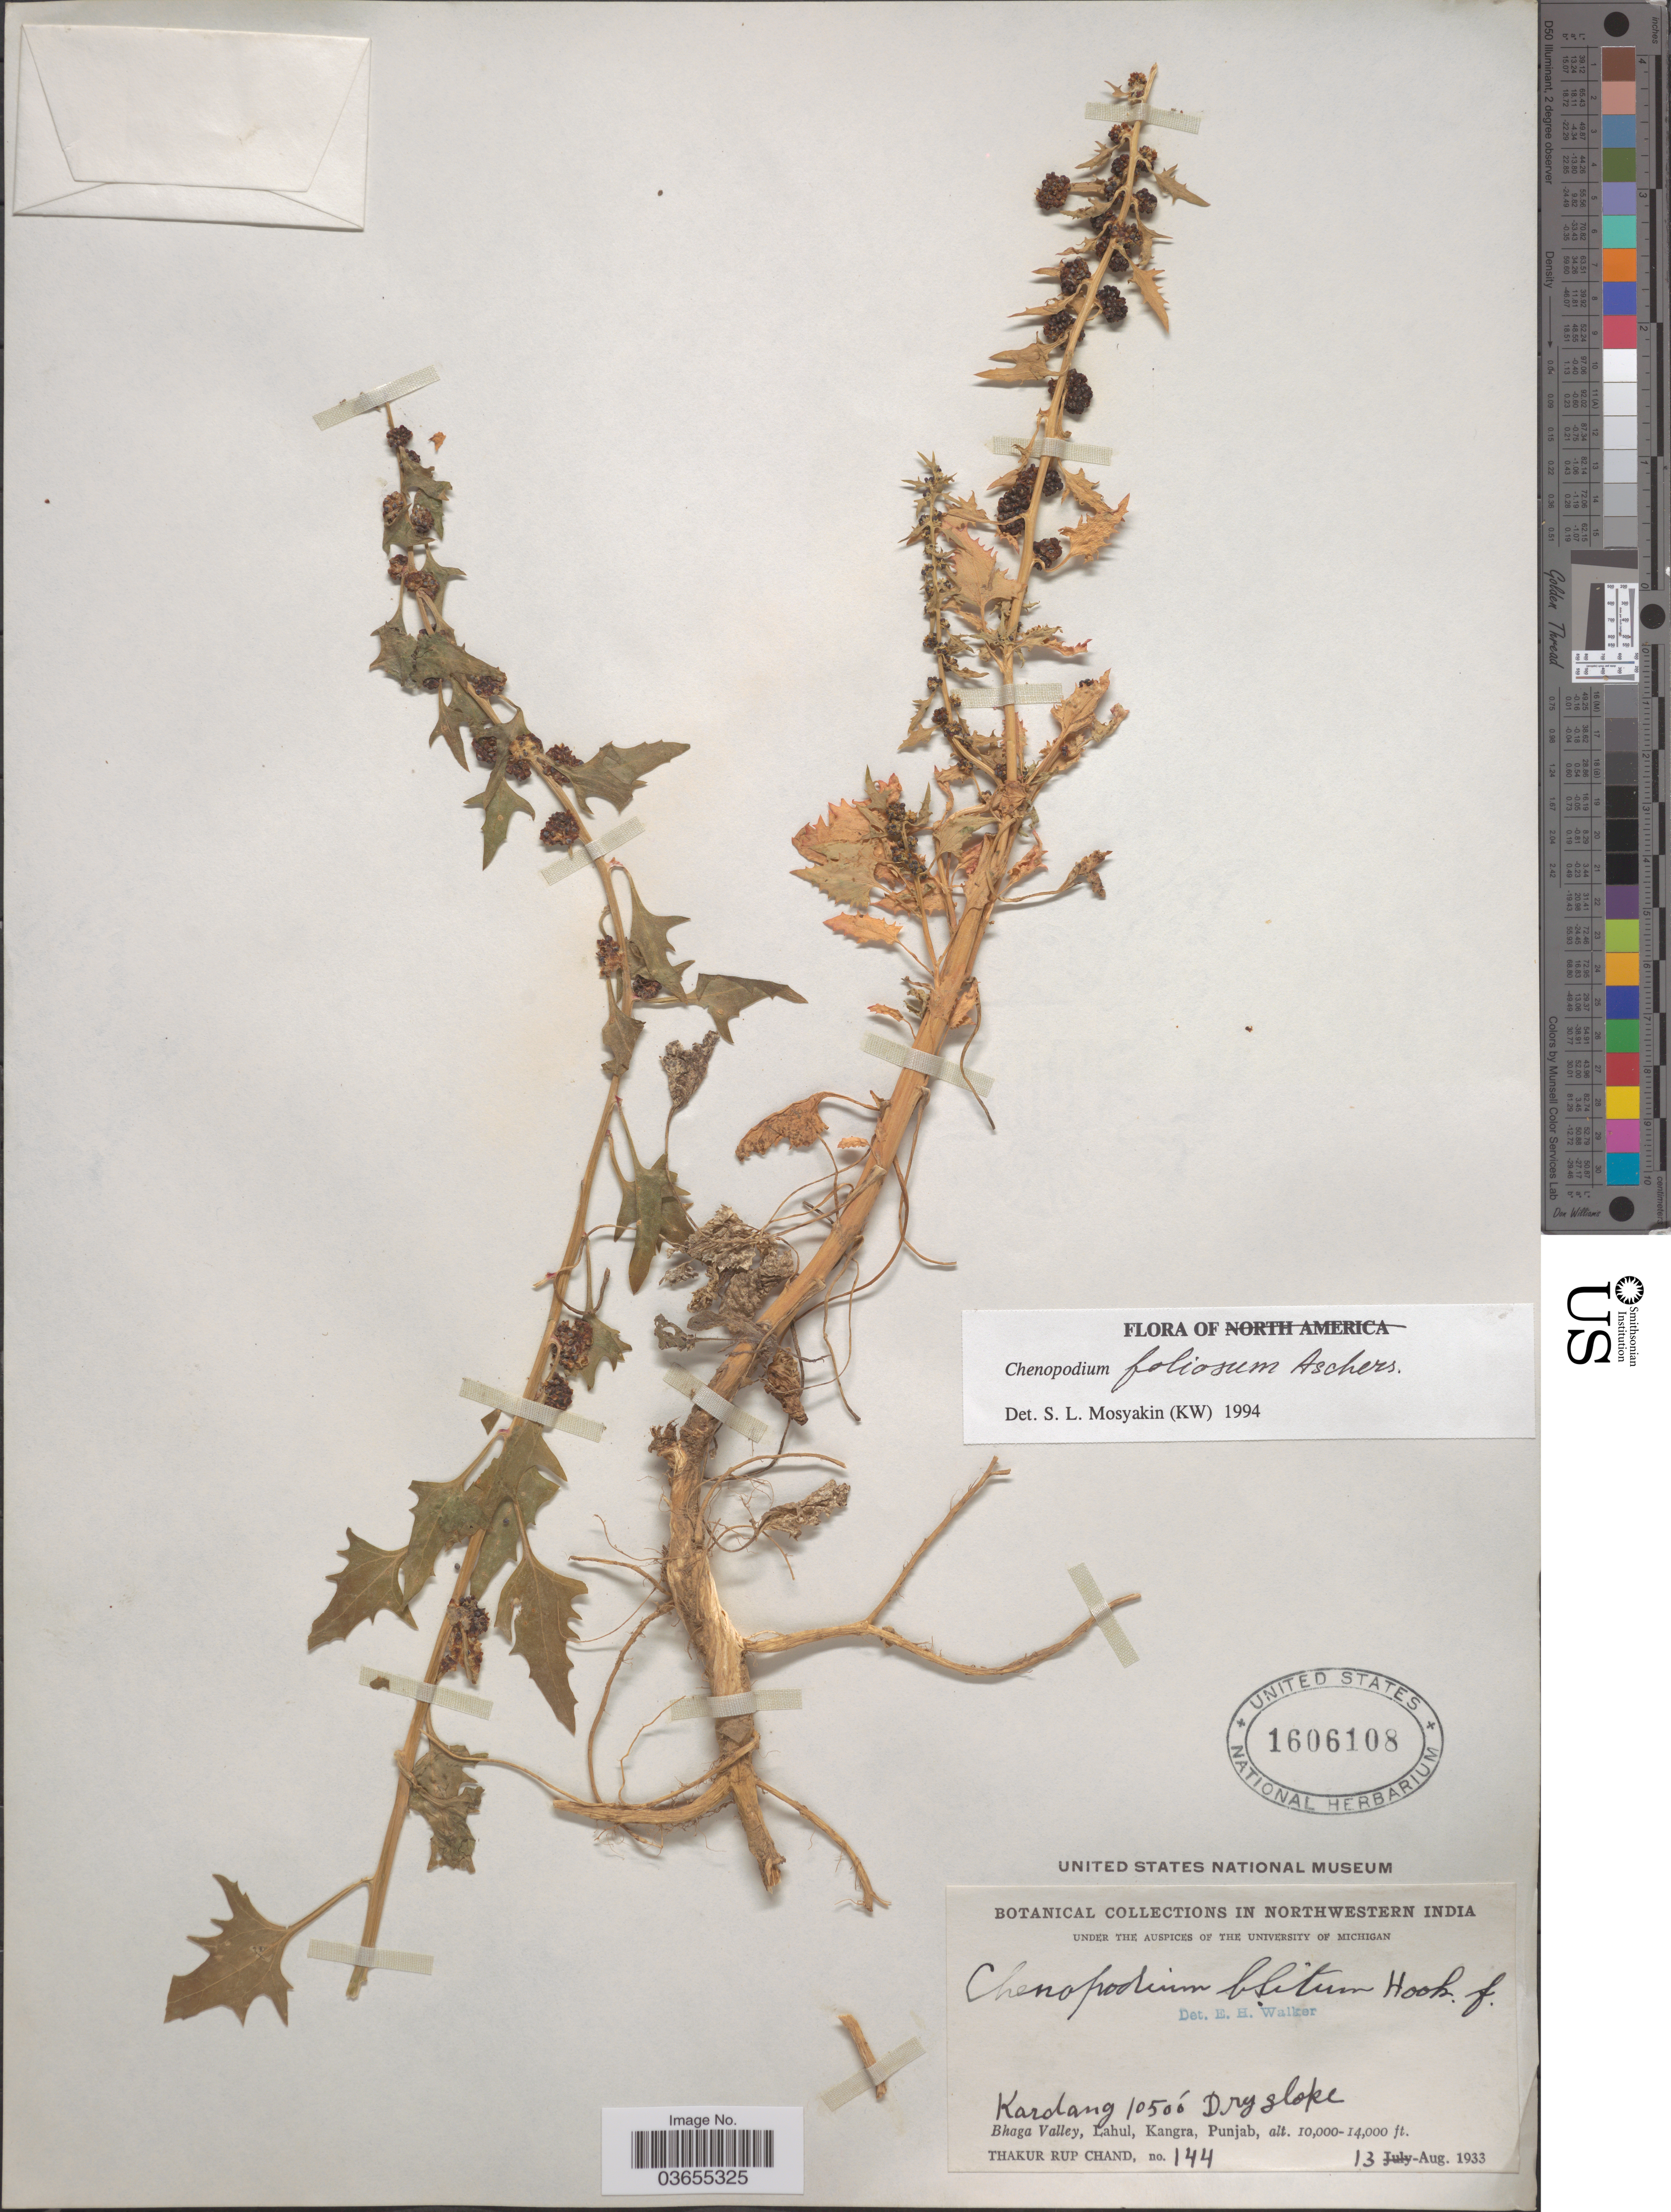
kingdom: Plantae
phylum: Tracheophyta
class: Magnoliopsida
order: Caryophyllales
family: Amaranthaceae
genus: Chenopodium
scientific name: Chenopodium foliosum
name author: Asch.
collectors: T. R. Chand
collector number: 144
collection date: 1933-08-13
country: India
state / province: Punjab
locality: Northwestern India. Kardang. Bhaga Valley, Lahul, Kangra.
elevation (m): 3200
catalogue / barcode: US 1606108